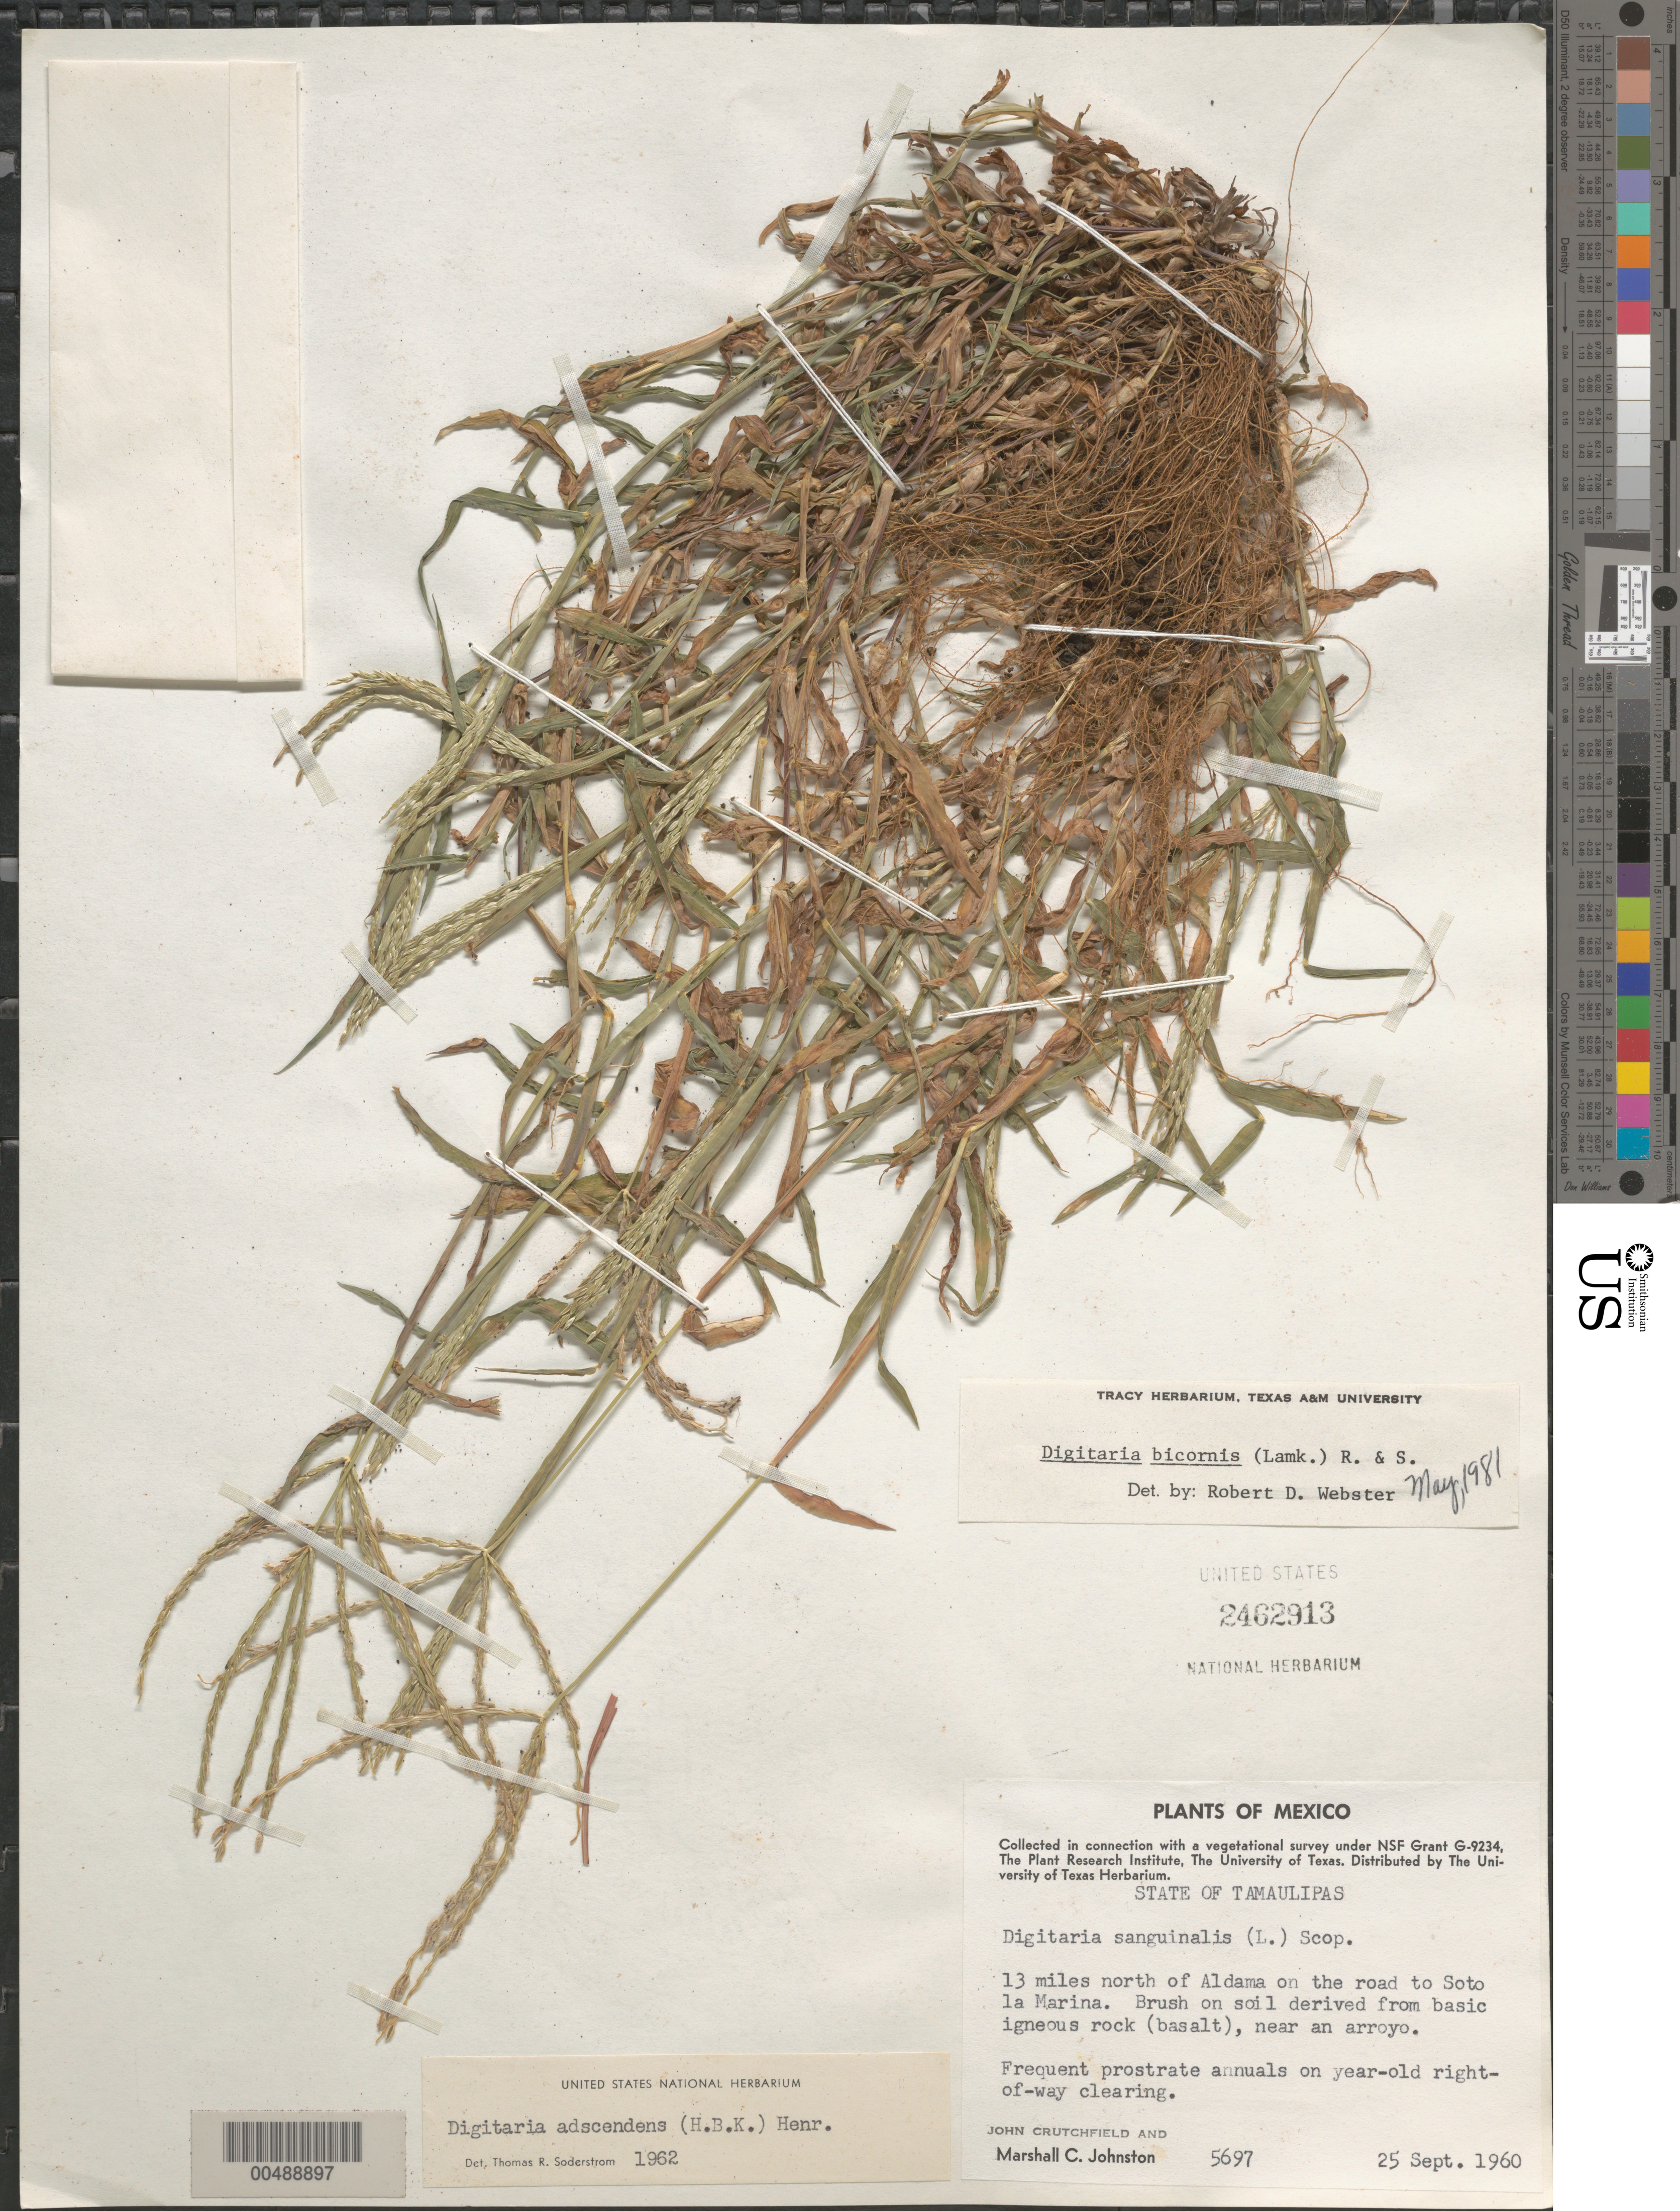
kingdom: Plantae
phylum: Tracheophyta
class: Liliopsida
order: Poales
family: Poaceae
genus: Digitaria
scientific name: Digitaria bicornis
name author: (Lam.) Roem. & Schult.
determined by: Webster, Robert D.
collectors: J. Crutchfield & M. Johnston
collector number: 5697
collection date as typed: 25 Sep 1960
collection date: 1960-09-25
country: Mexico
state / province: Tamaulipas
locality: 13 mi N of Aldama on the rd to Soto la Marina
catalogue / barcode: US 2462913